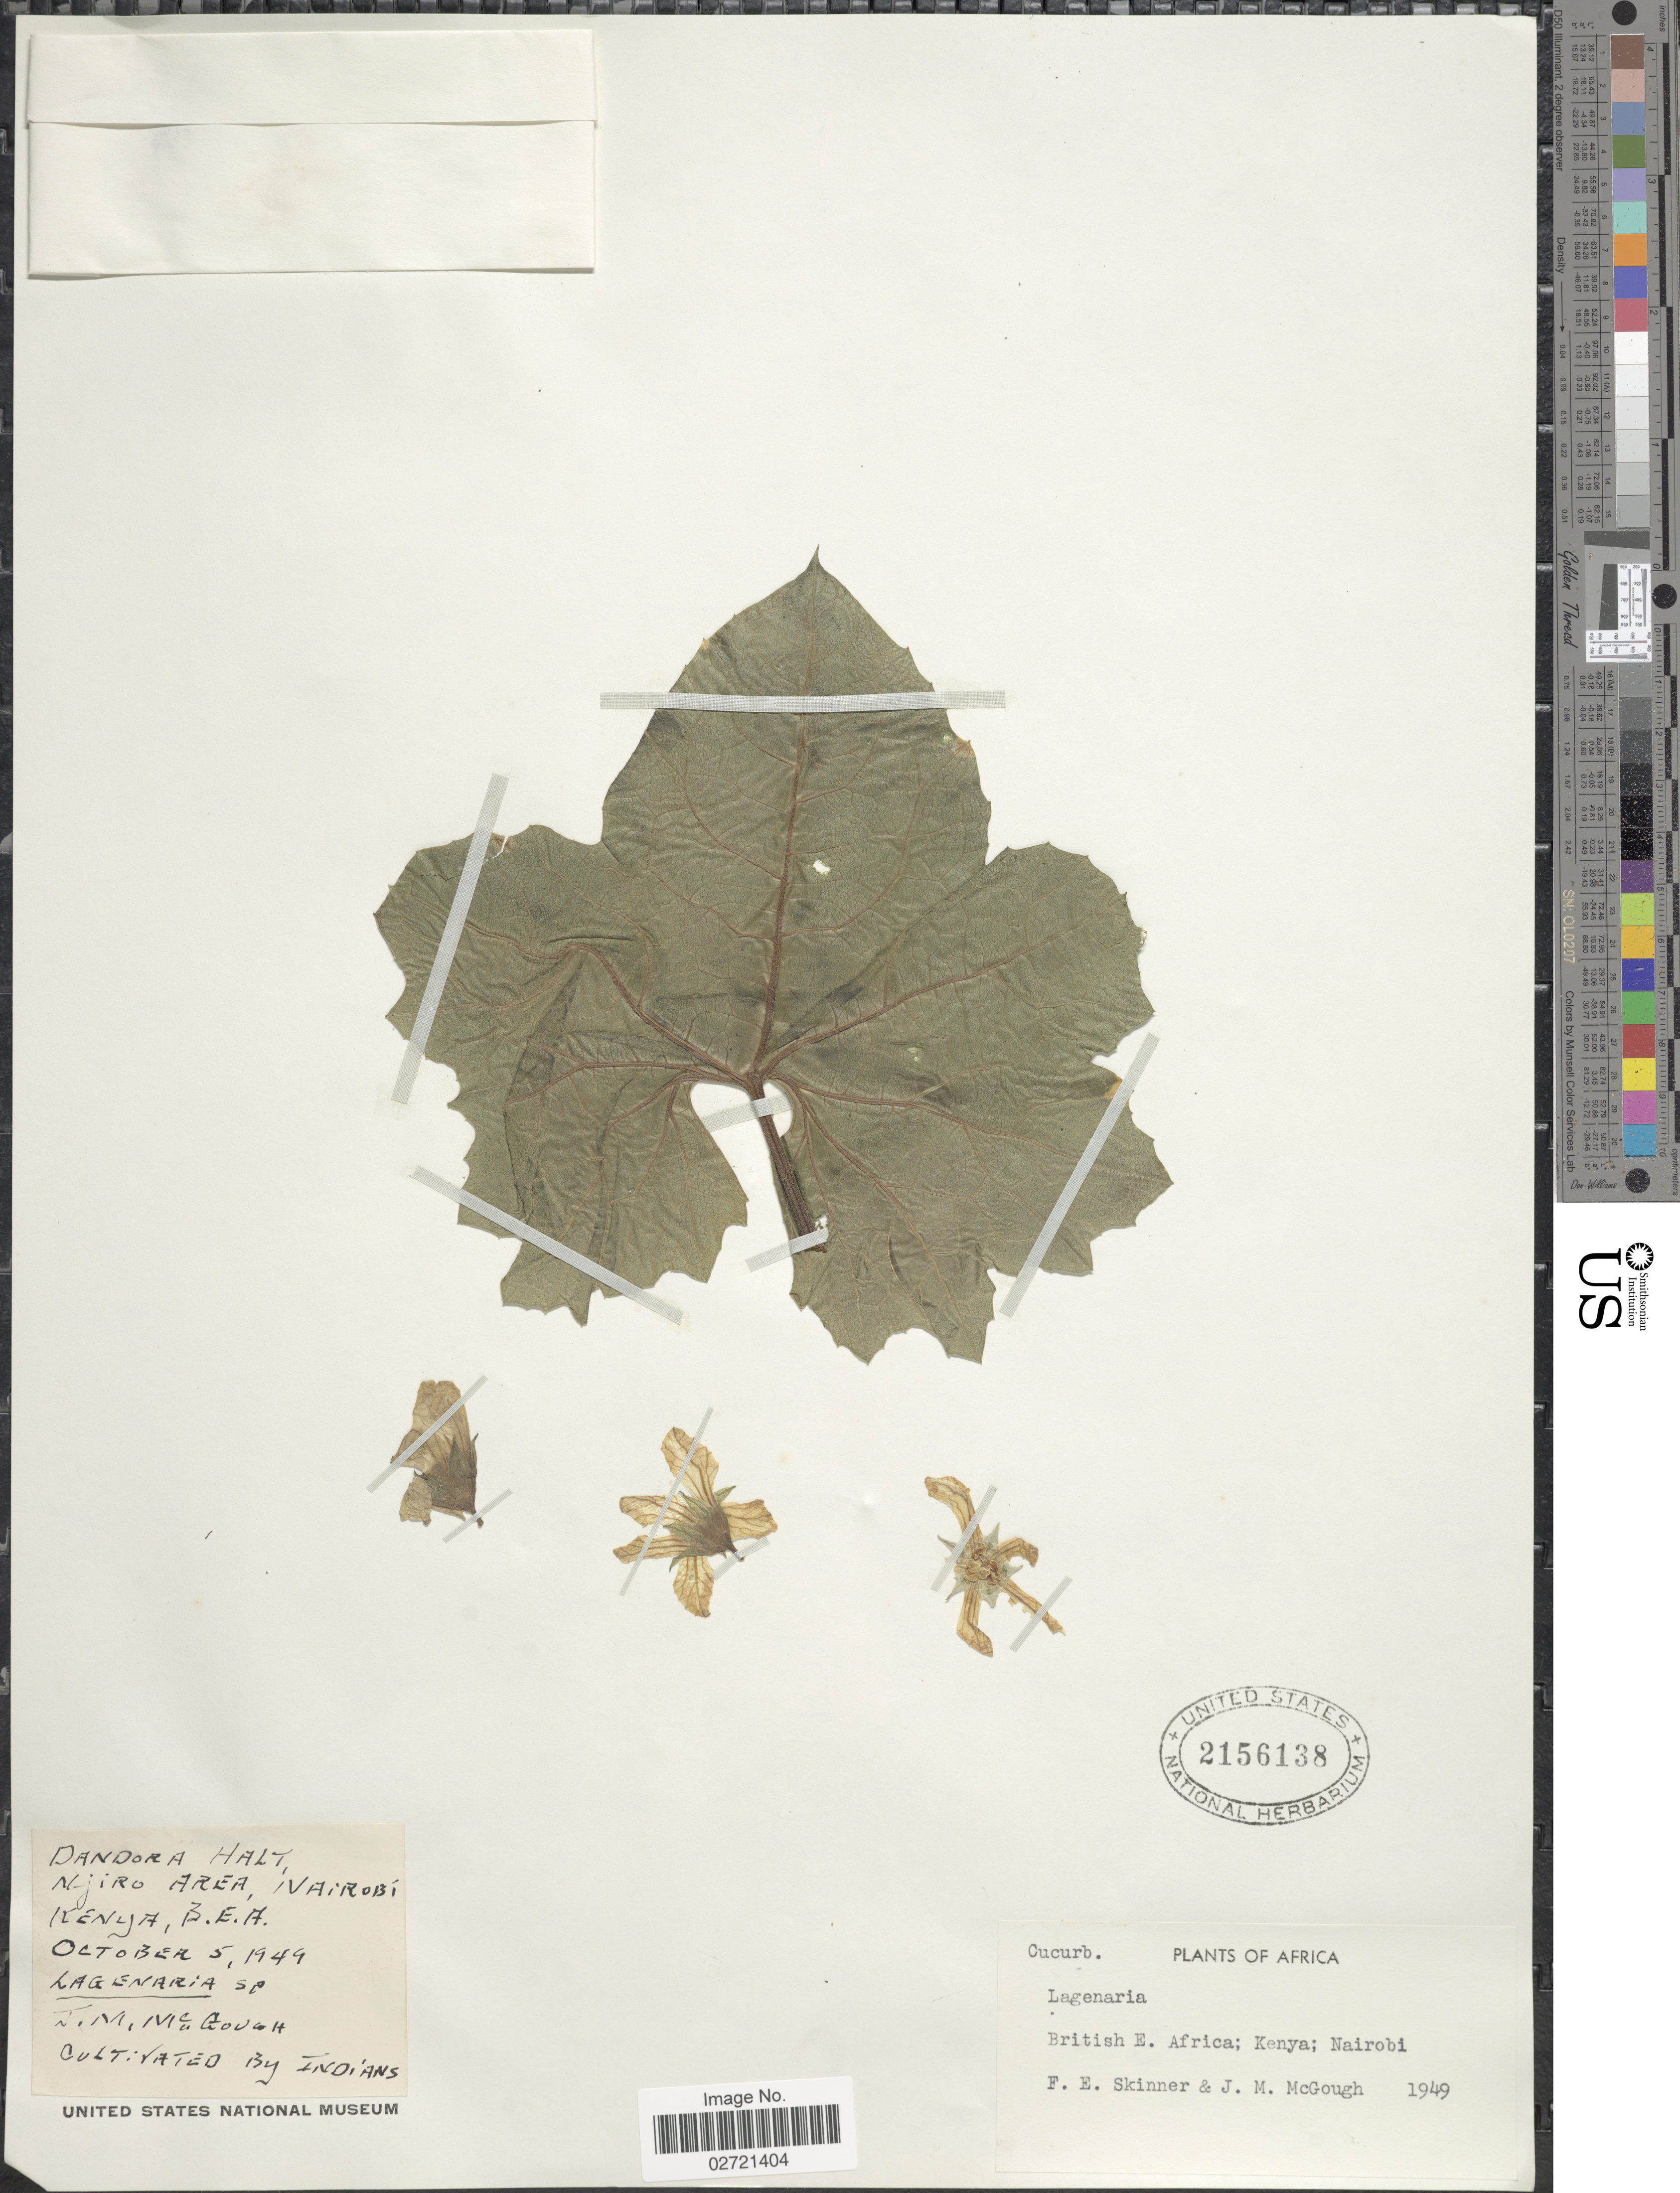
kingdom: Plantae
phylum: Tracheophyta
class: Magnoliopsida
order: Cucurbitales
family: Cucurbitaceae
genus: Lagenaria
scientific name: Lagenaria sphaerica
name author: (Sond.) Naudin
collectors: F. Skinner & J. Mcgough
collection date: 1949-10-05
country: Kenya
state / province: Nairobi Area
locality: British E. Africa: Njiro Area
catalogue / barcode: US 2156138